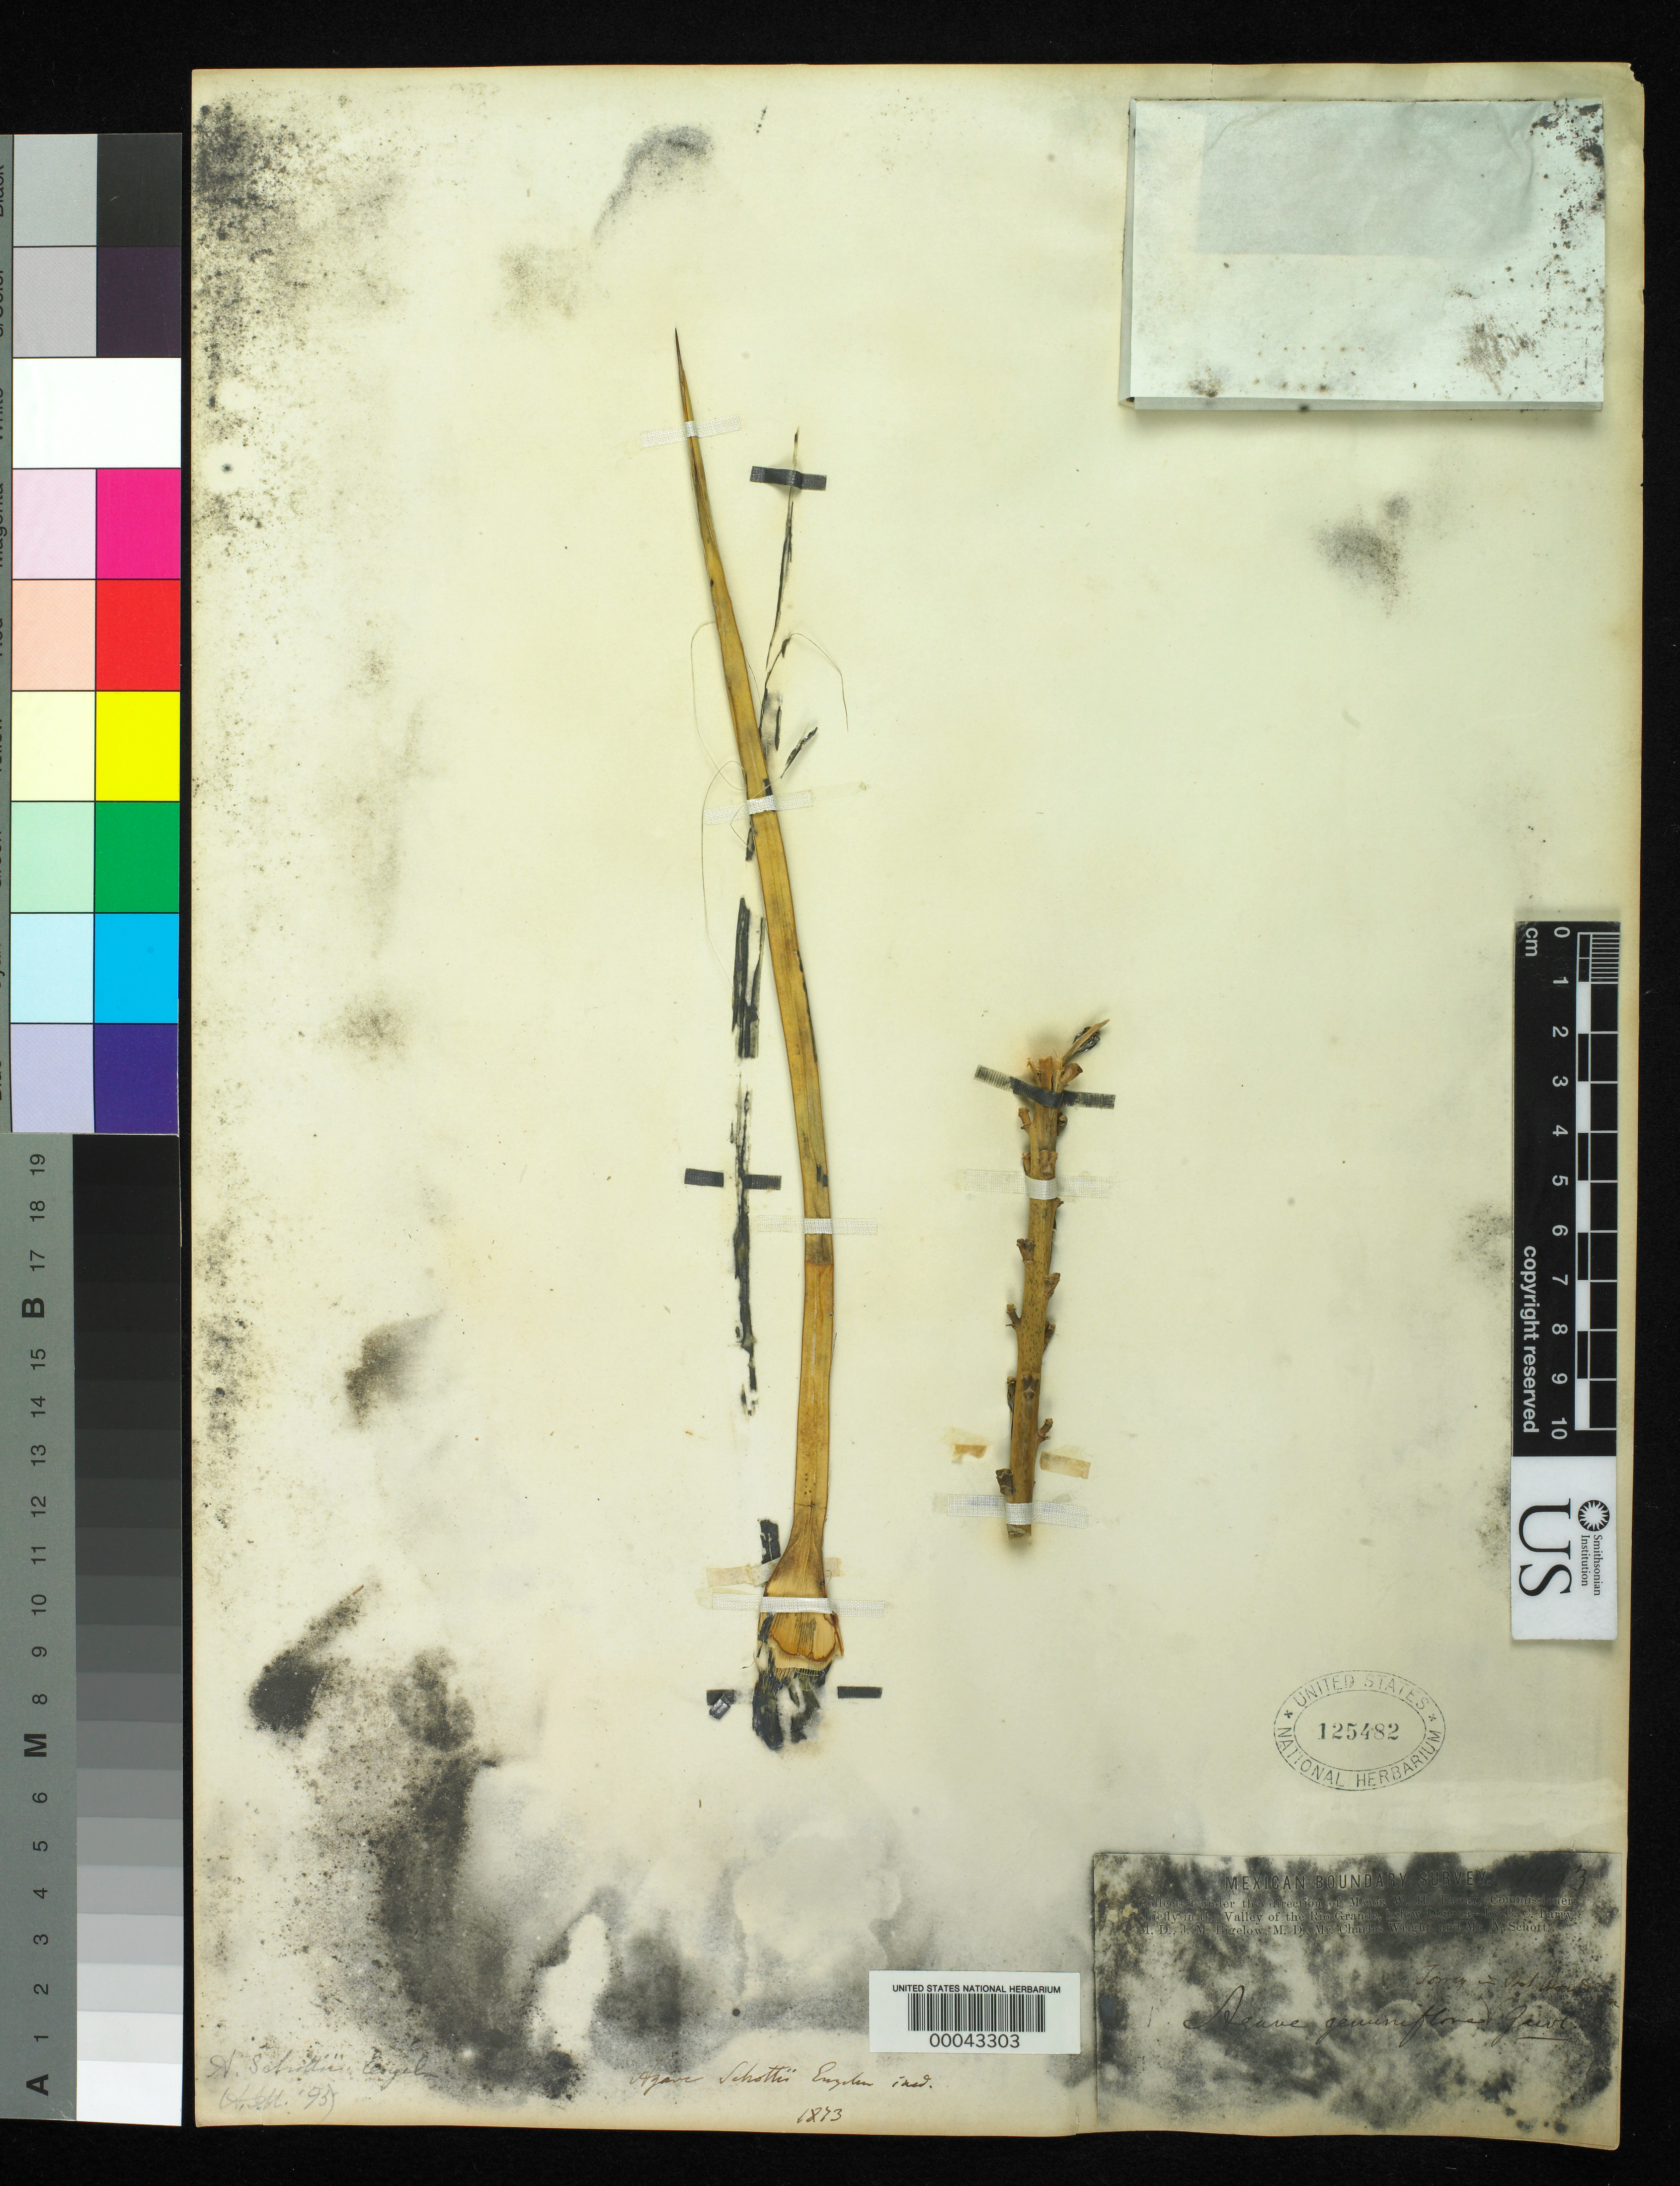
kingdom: Plantae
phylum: Tracheophyta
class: Liliopsida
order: Asparagales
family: Asparagaceae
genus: Agave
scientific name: Agave schottii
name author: Engelm.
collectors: C. C. Parry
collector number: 1403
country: United States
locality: In the valley of the rio grande, below donana. [locality could be either in mexico or usa; probably s of dona ana co., nm.]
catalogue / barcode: US 125482